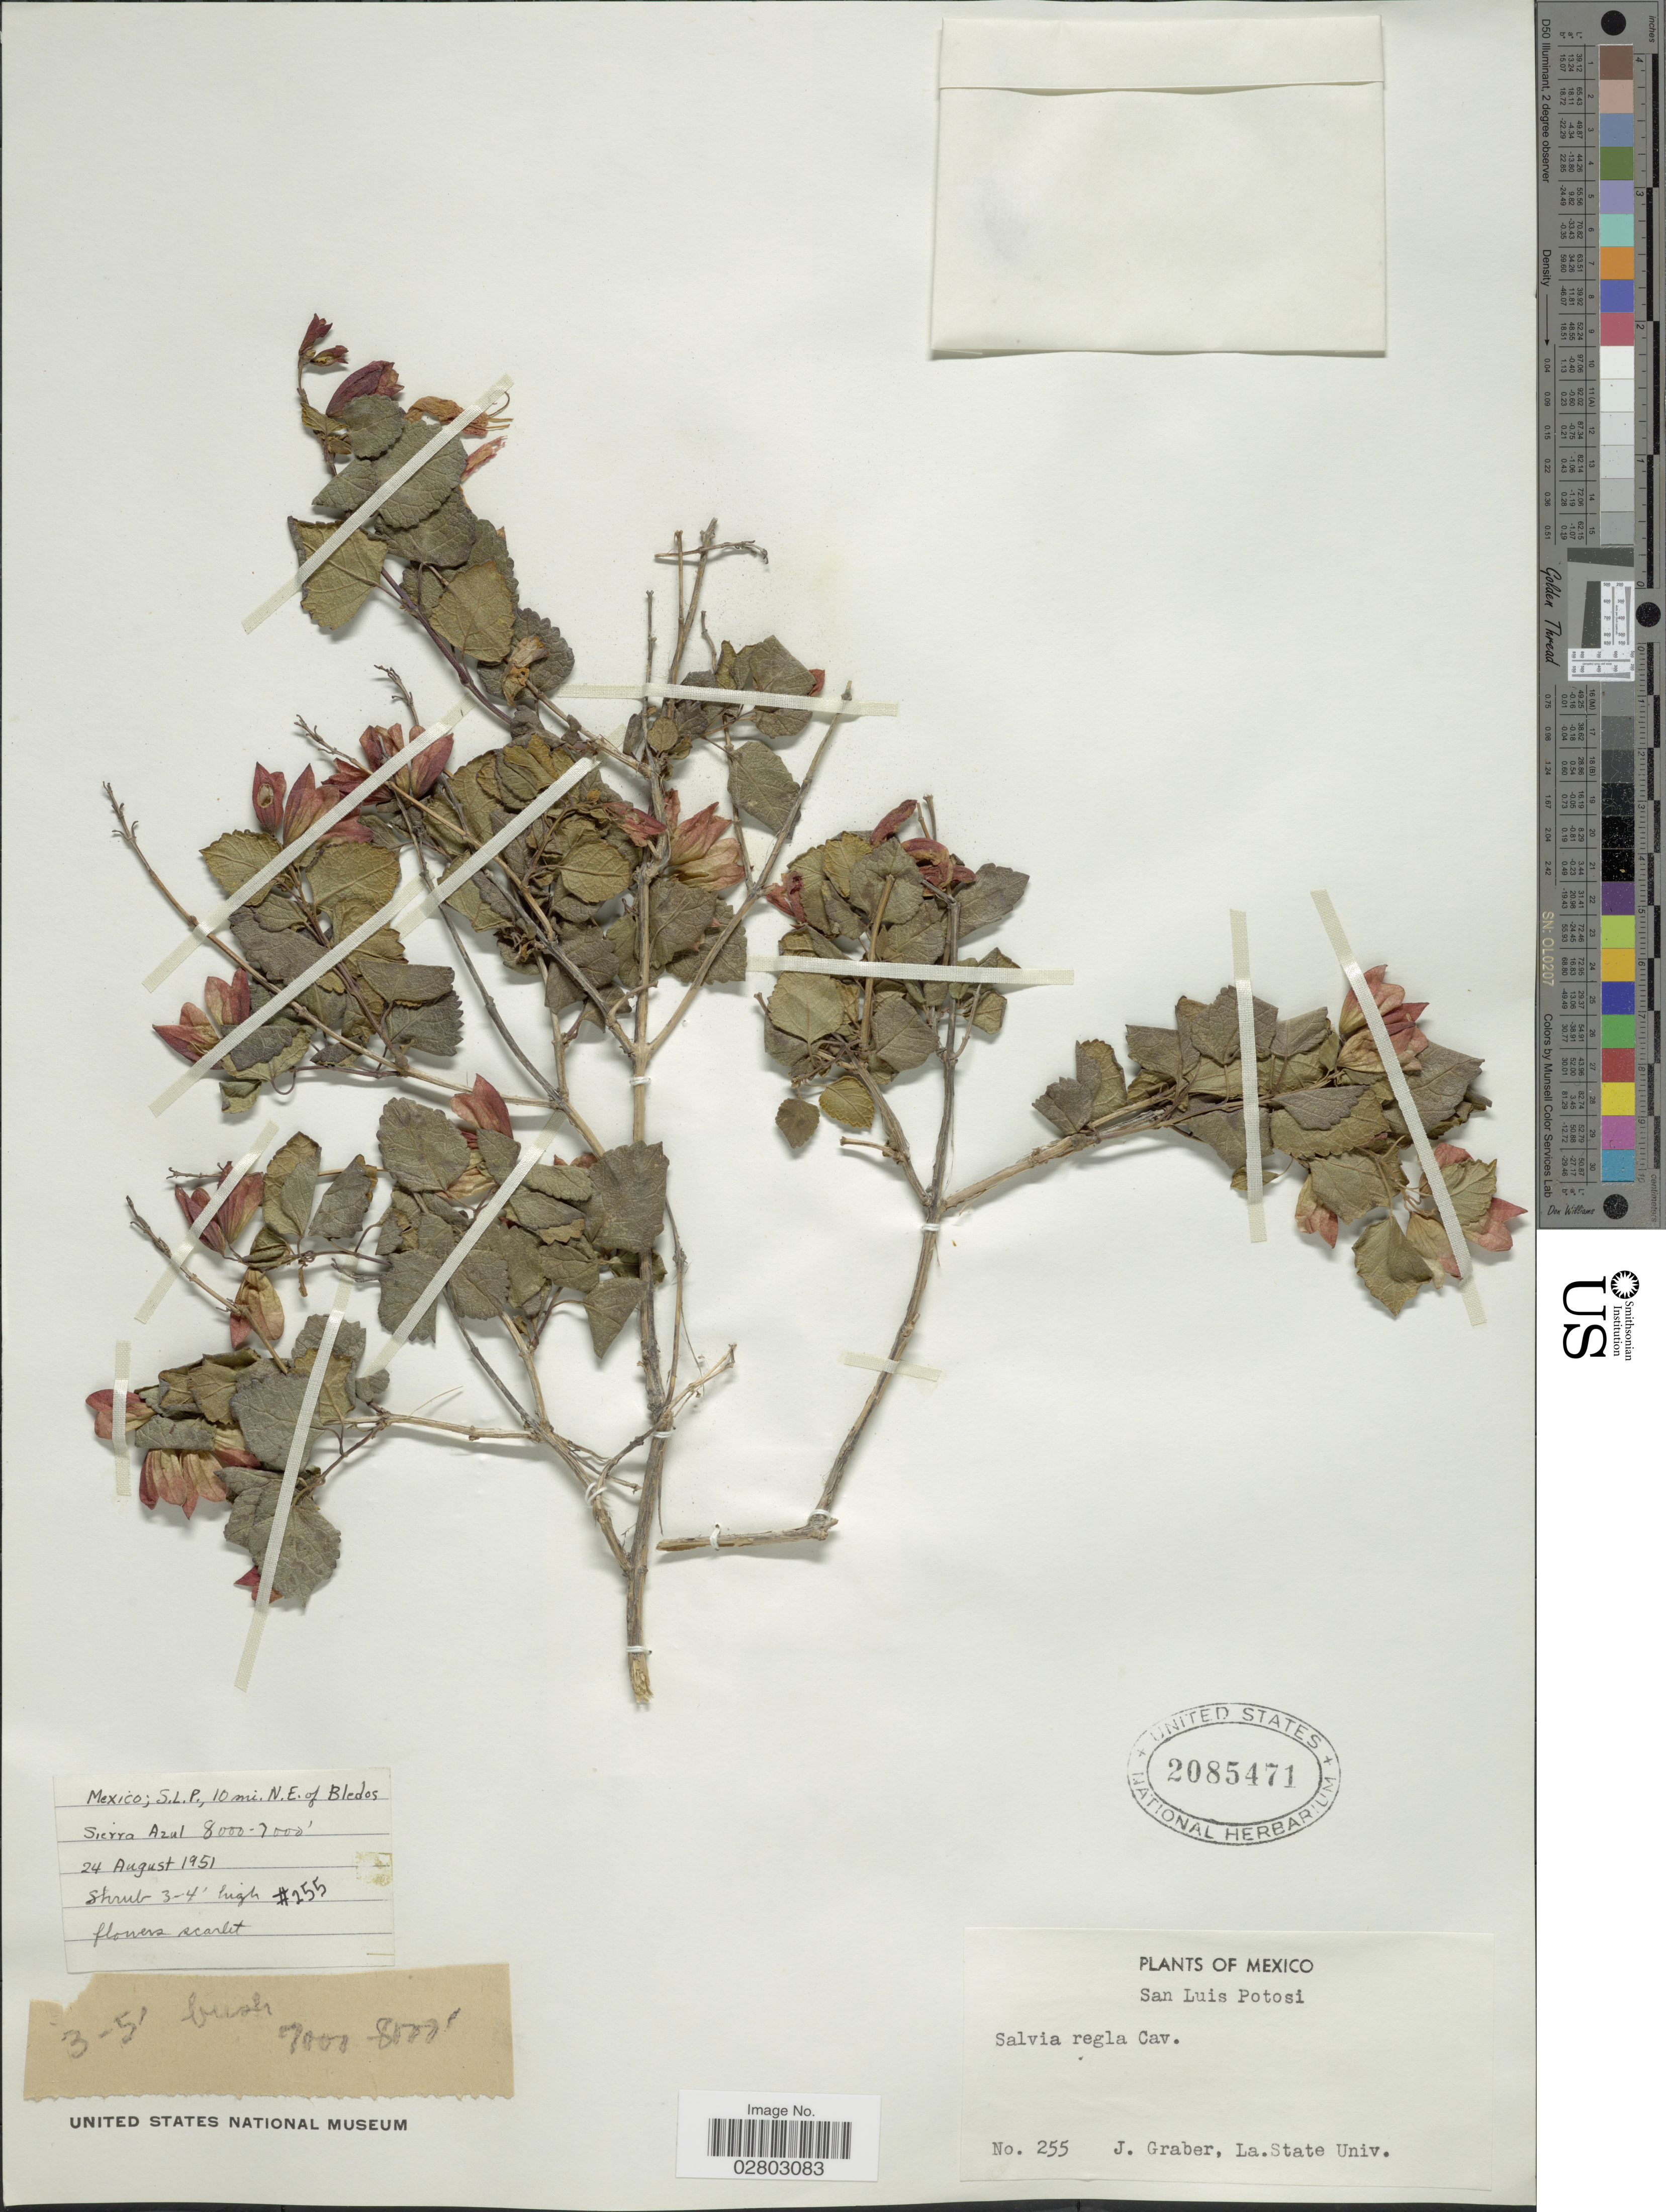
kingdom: Plantae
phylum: Tracheophyta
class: Magnoliopsida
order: Lamiales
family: Lamiaceae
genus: Salvia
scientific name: Salvia regla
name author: Cav.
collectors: J. Graber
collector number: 255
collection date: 1951-08-24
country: Mexico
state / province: San Luis Potosí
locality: Mexico; S.L.P., 10 mi. N.E. of Bledos, Sierra Azul.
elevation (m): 2134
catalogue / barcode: US 2085471